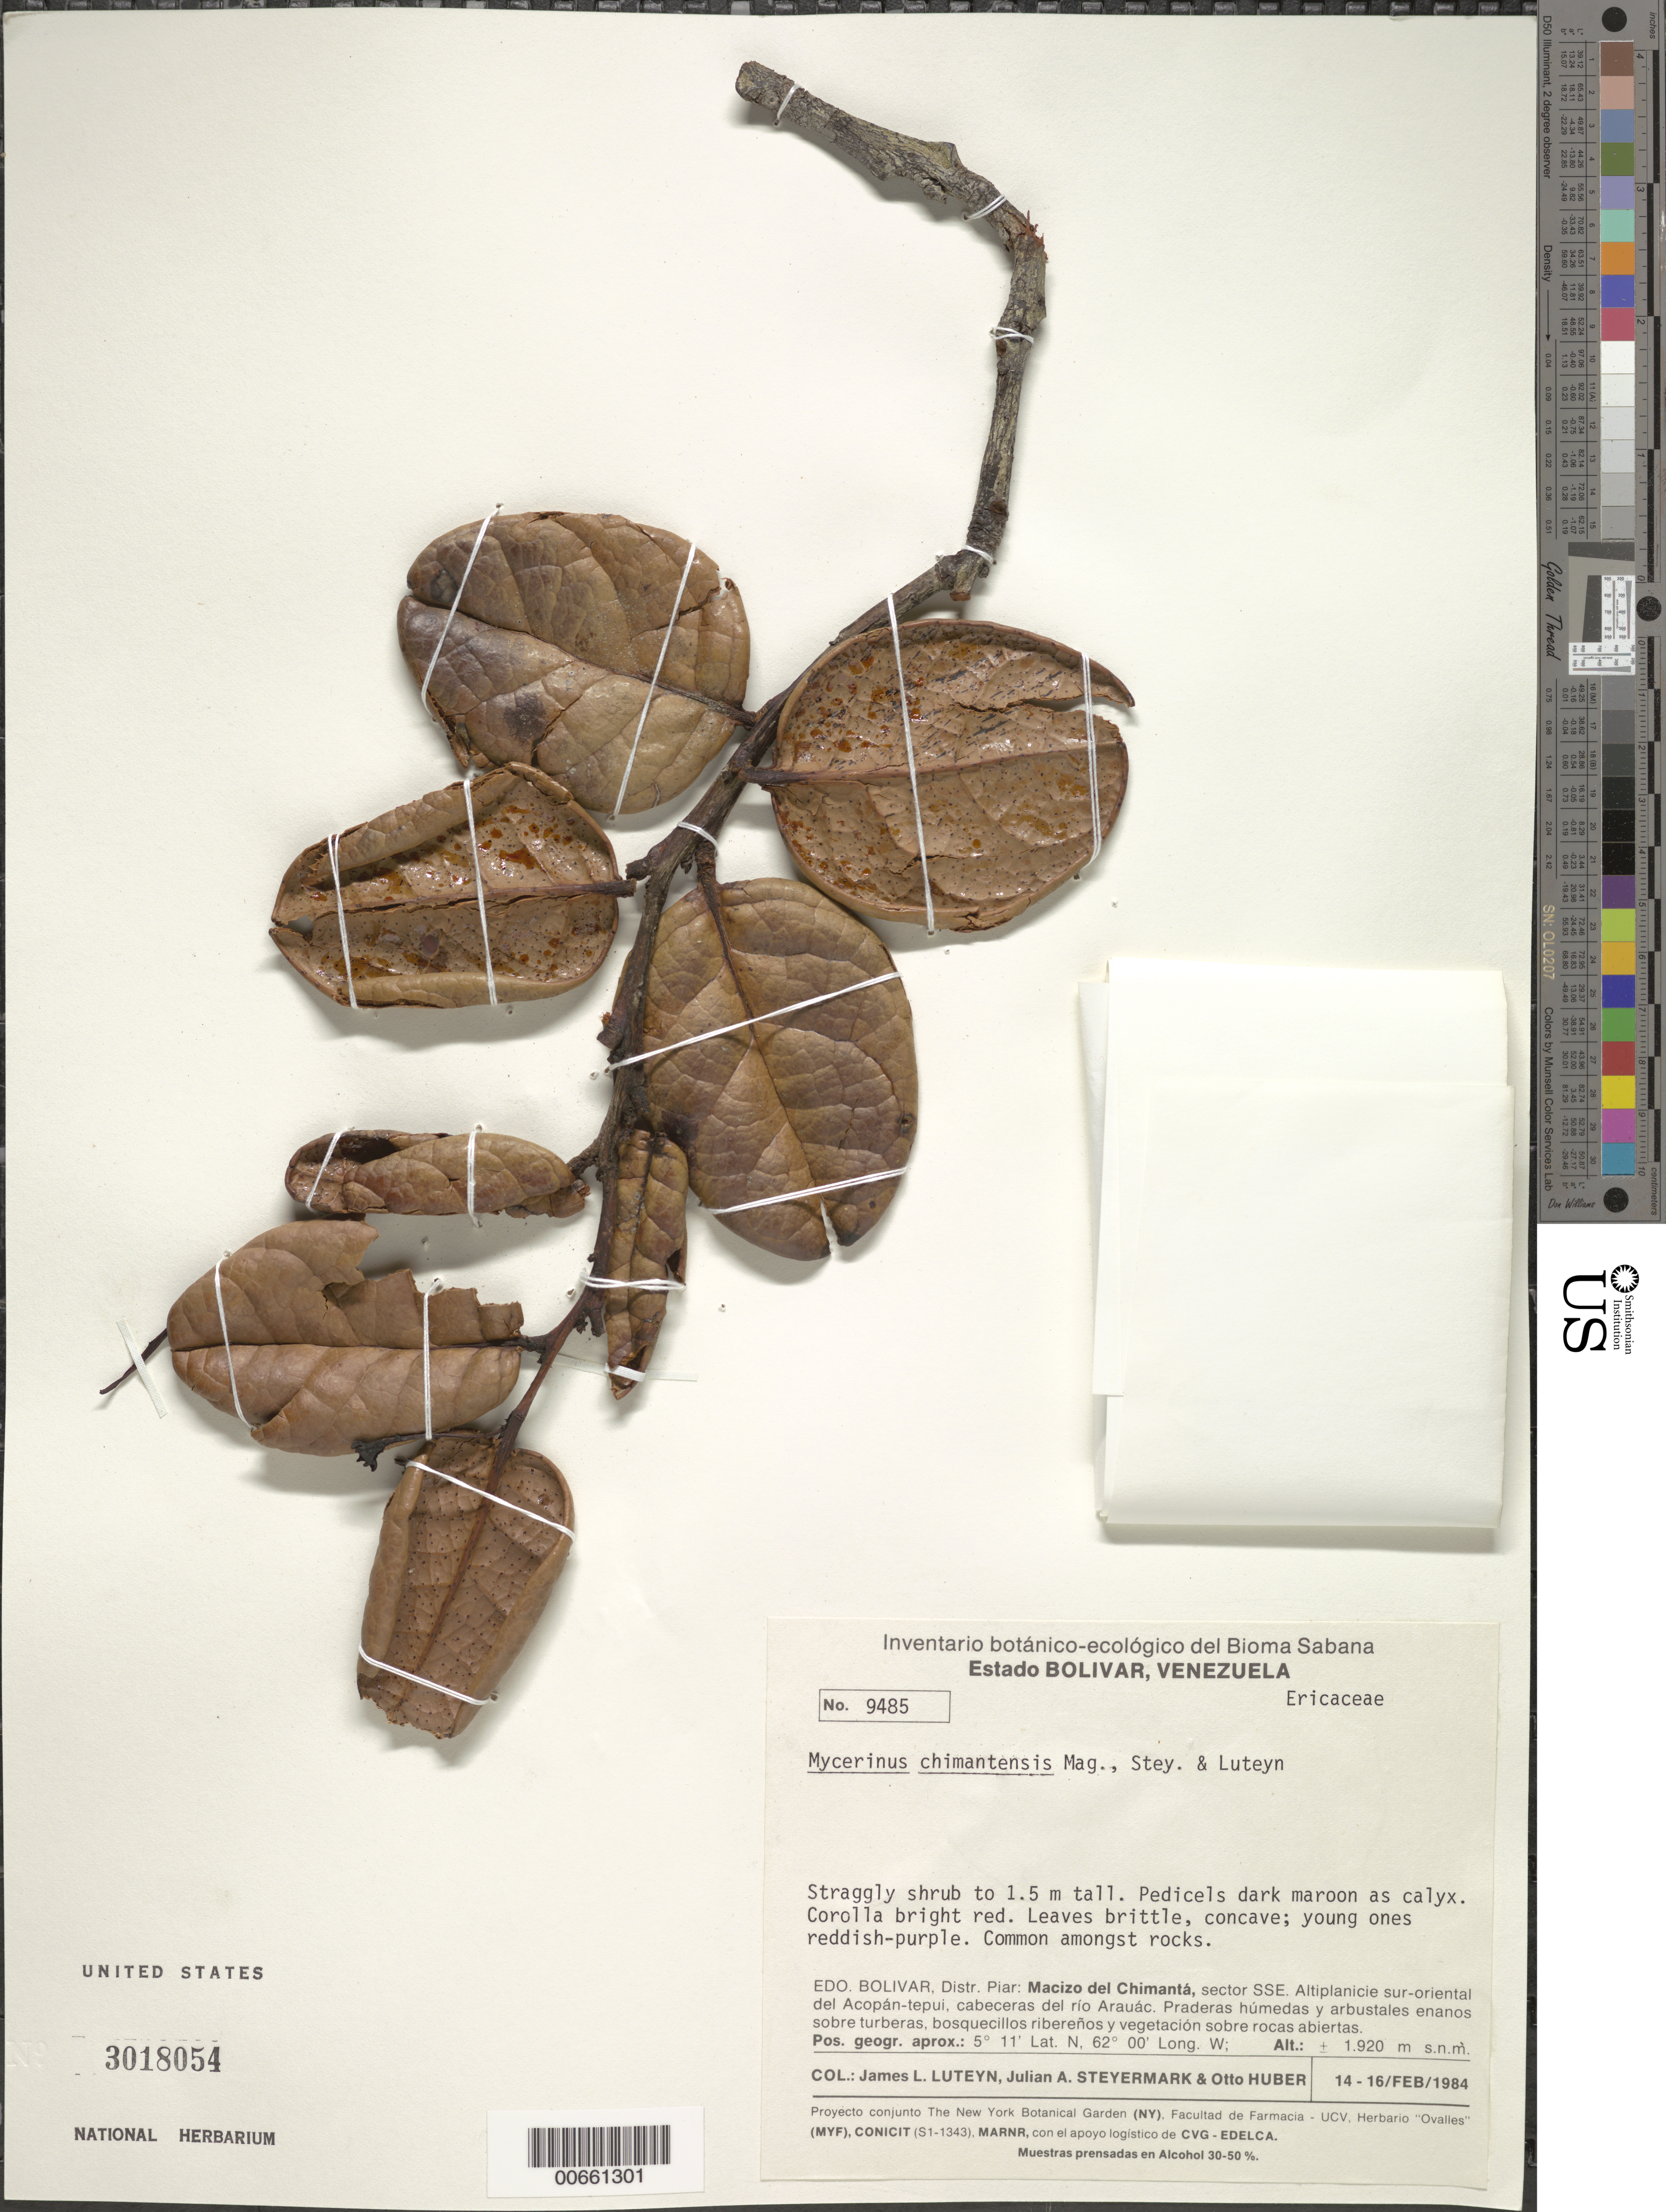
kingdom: Plantae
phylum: Tracheophyta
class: Magnoliopsida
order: Ericales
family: Ericaceae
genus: Mycerinus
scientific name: Mycerinus chimantensis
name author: Maguire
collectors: J. L. Luteyn, J. Steyermark & O. Huber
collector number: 9485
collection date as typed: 14-Feb-84 to 16-Feb-84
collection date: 1984-02-14/1984-02-16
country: Venezuela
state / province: Bolívar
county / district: Piar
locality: Macizo del Chimantá, sector SSE, Acopán-tepuí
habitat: Among rocks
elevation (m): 1920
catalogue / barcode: US 3018054